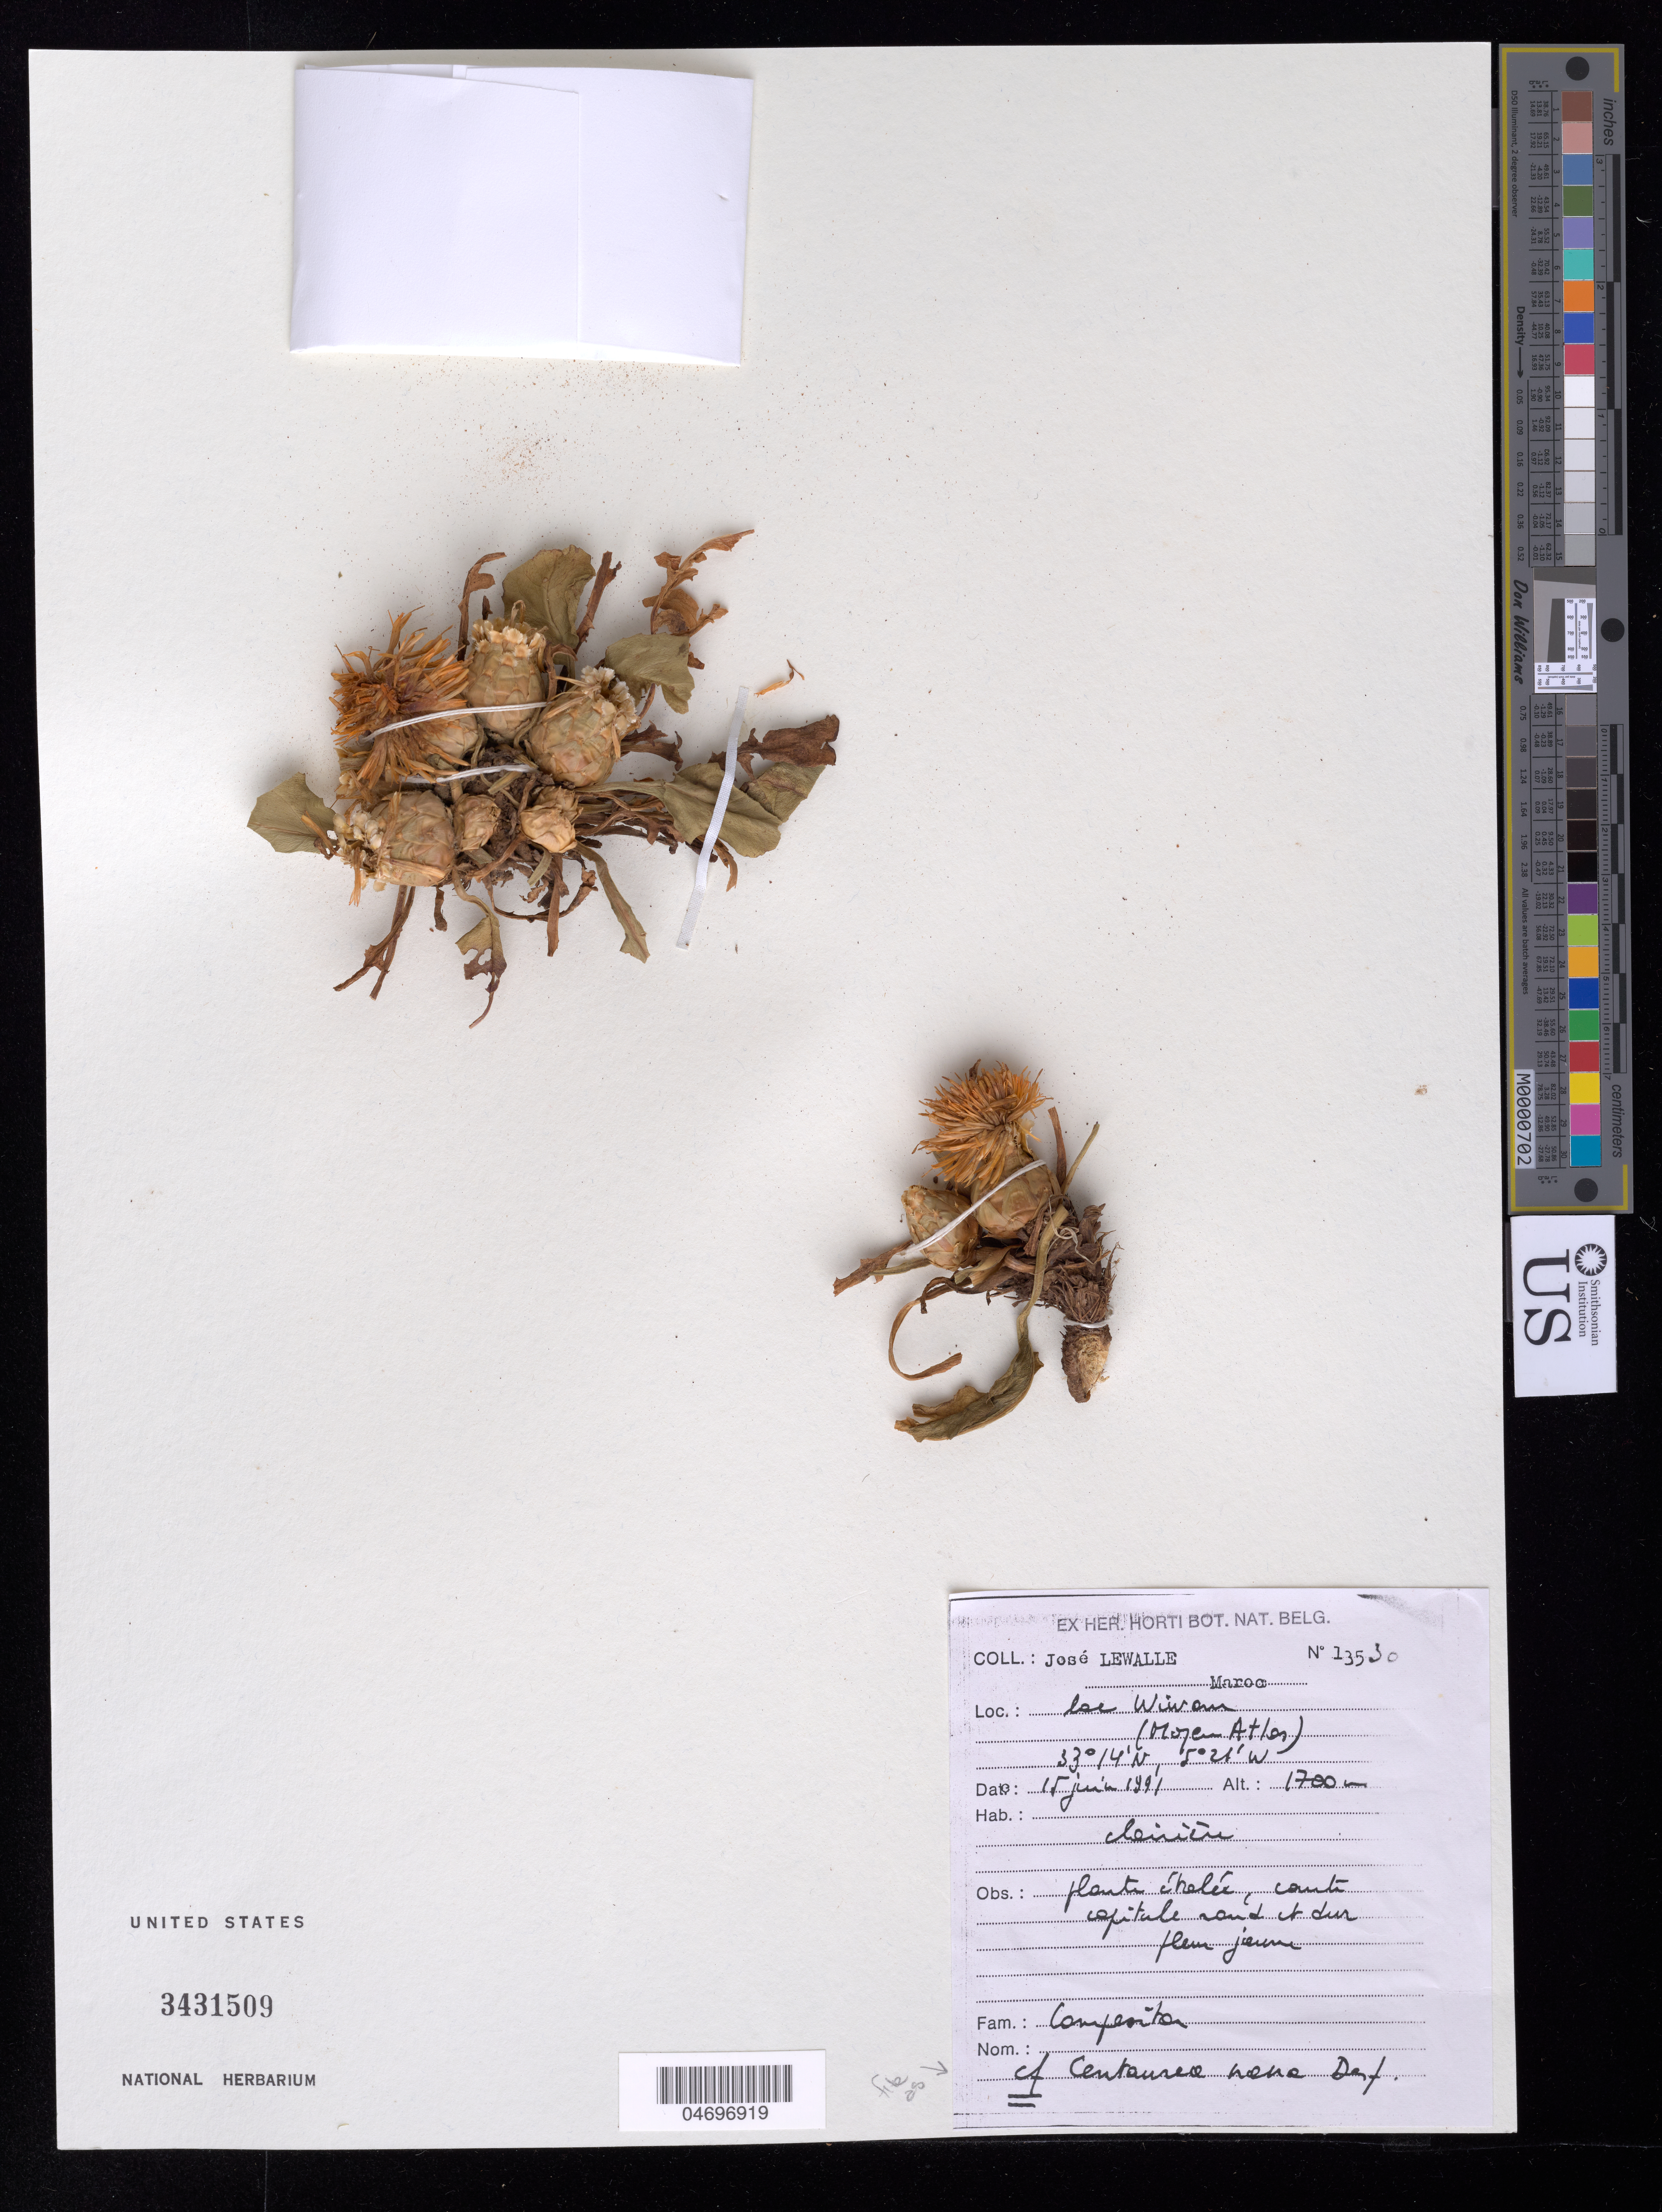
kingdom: Plantae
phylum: Tracheophyta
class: Magnoliopsida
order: Asterales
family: Asteraceae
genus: Centaurea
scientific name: Centaurea nana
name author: Desf.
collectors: J. Lewalle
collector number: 13530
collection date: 1991-06-15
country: Morocco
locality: Moyen Atlas Mountains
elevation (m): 1700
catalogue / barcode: US 3431509